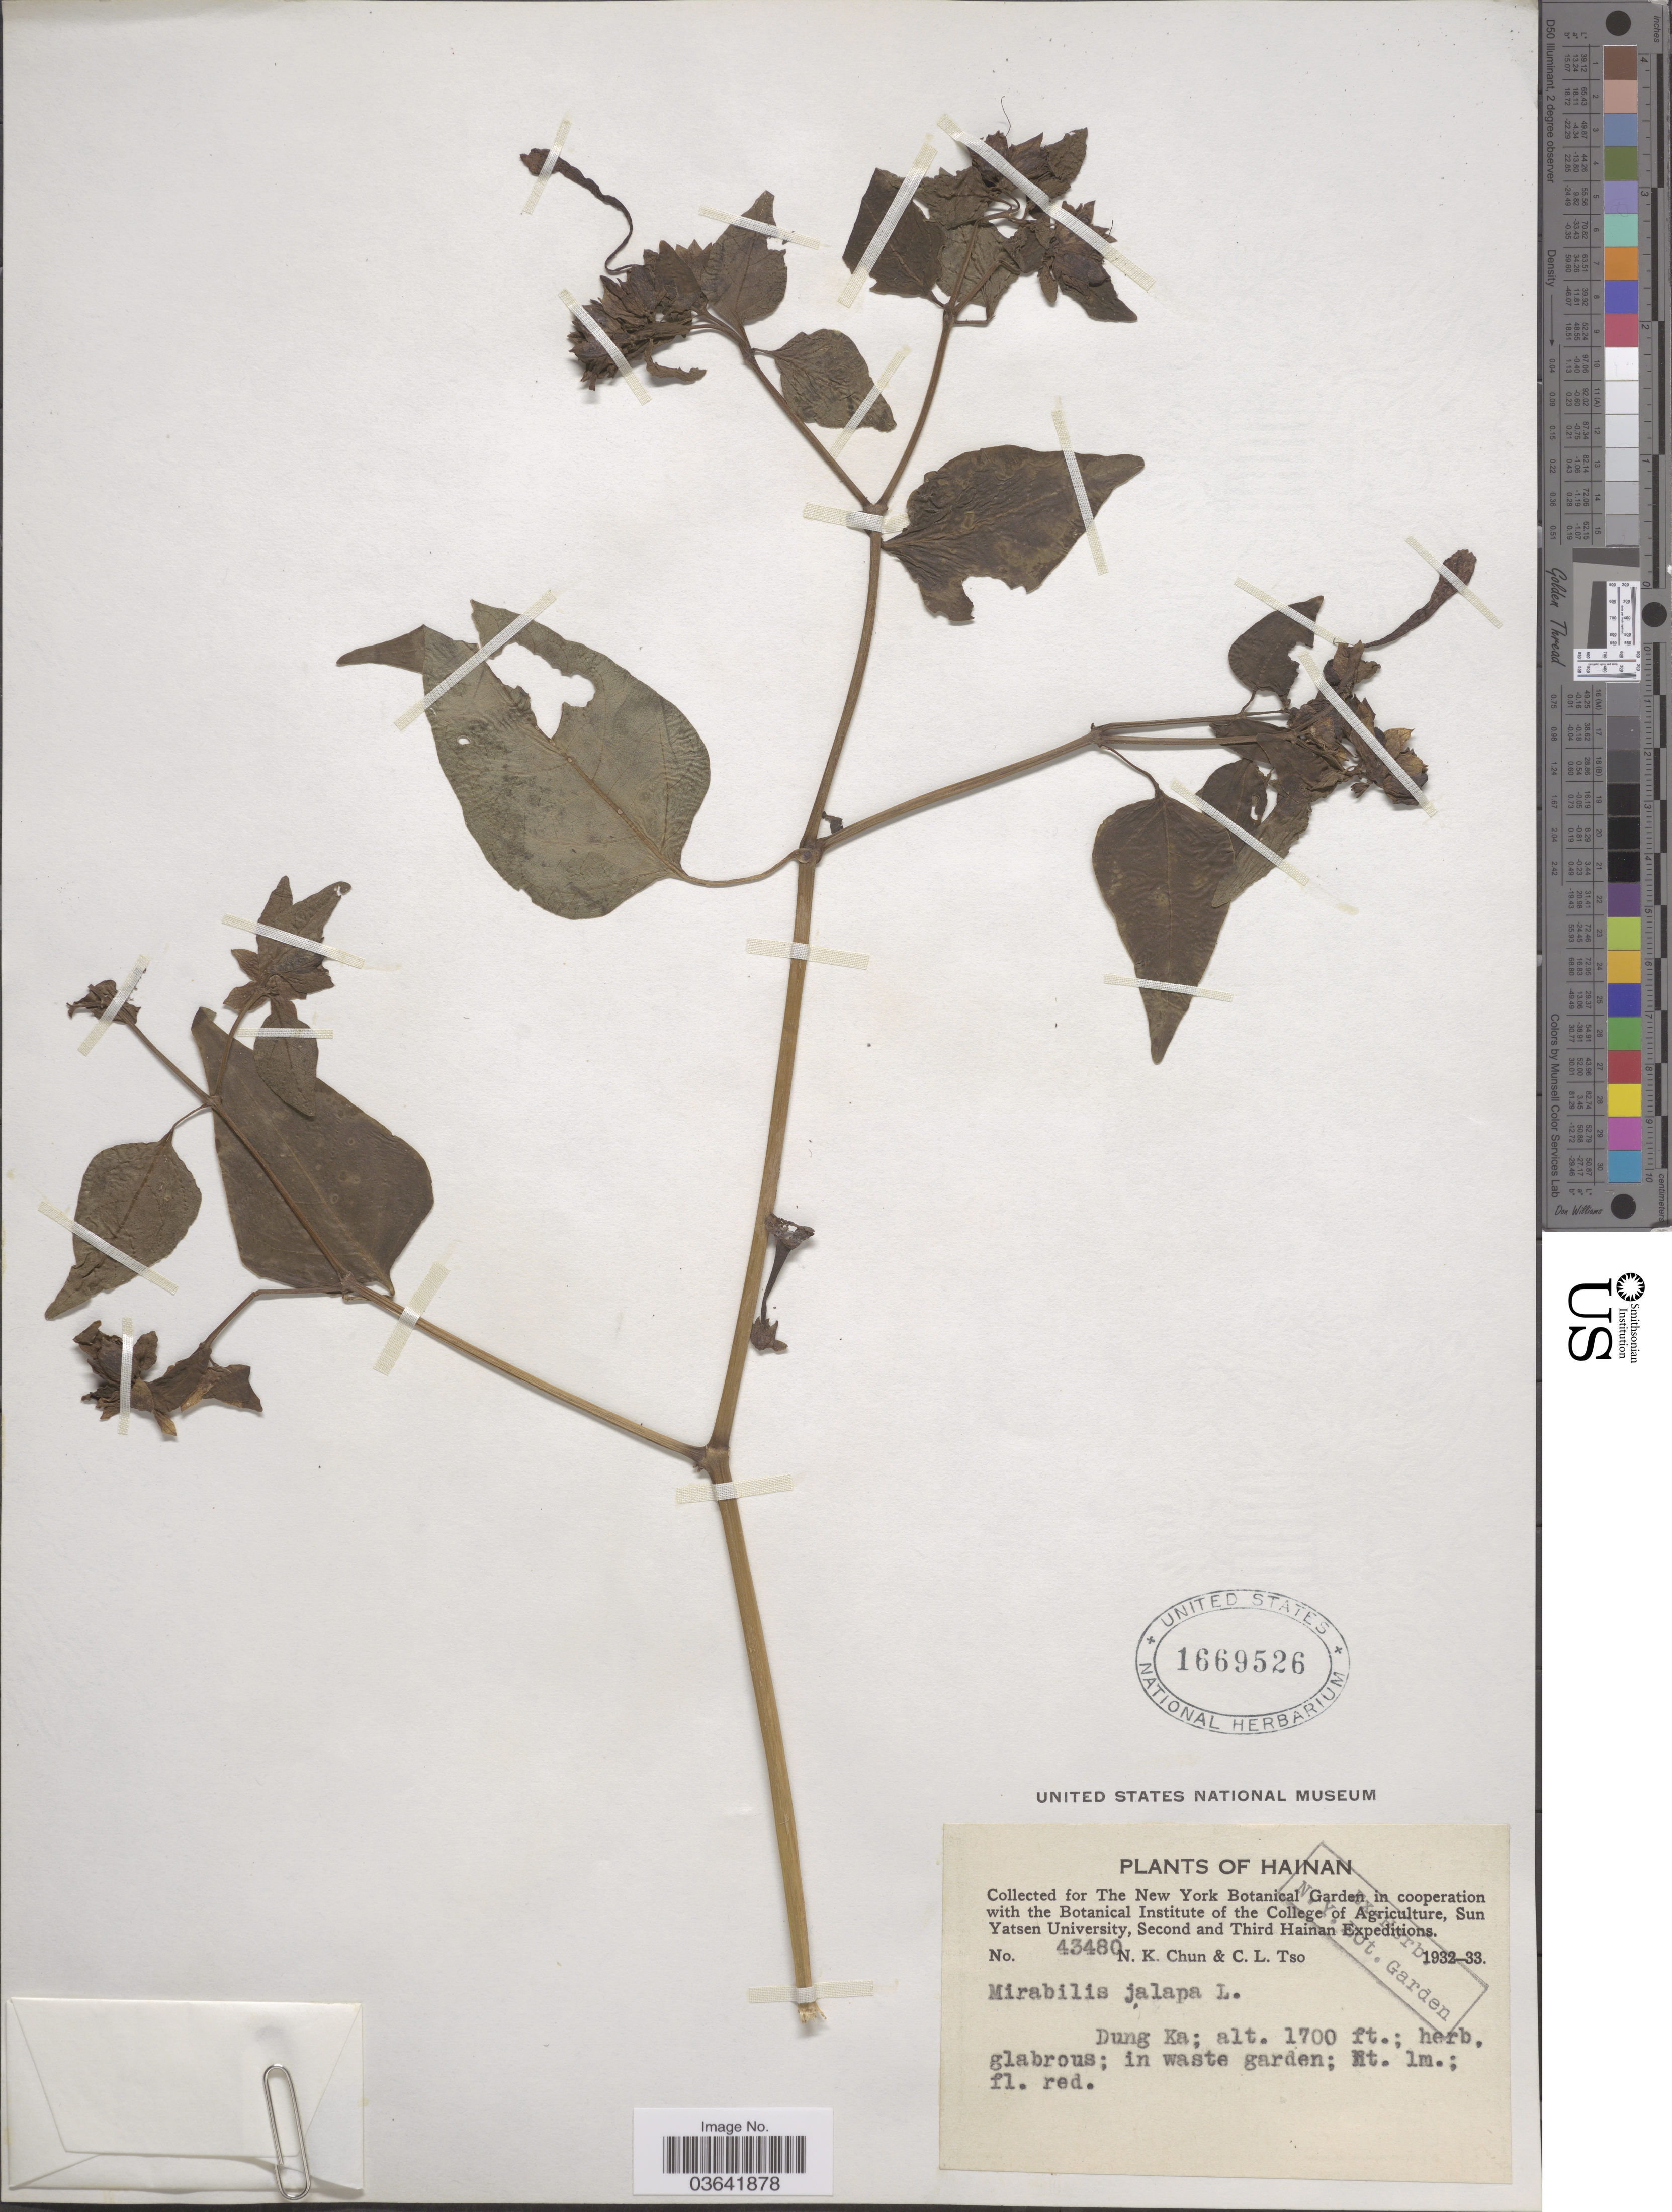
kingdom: Plantae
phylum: Tracheophyta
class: Magnoliopsida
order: Caryophyllales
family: Nyctaginaceae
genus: Mirabilis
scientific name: Mirabilis jalapa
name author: L.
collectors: N. K. Chun & C. Tso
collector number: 43480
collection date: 1932/1933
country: China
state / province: Hainan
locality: Dung Ka.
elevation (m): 518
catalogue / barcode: US 1669526